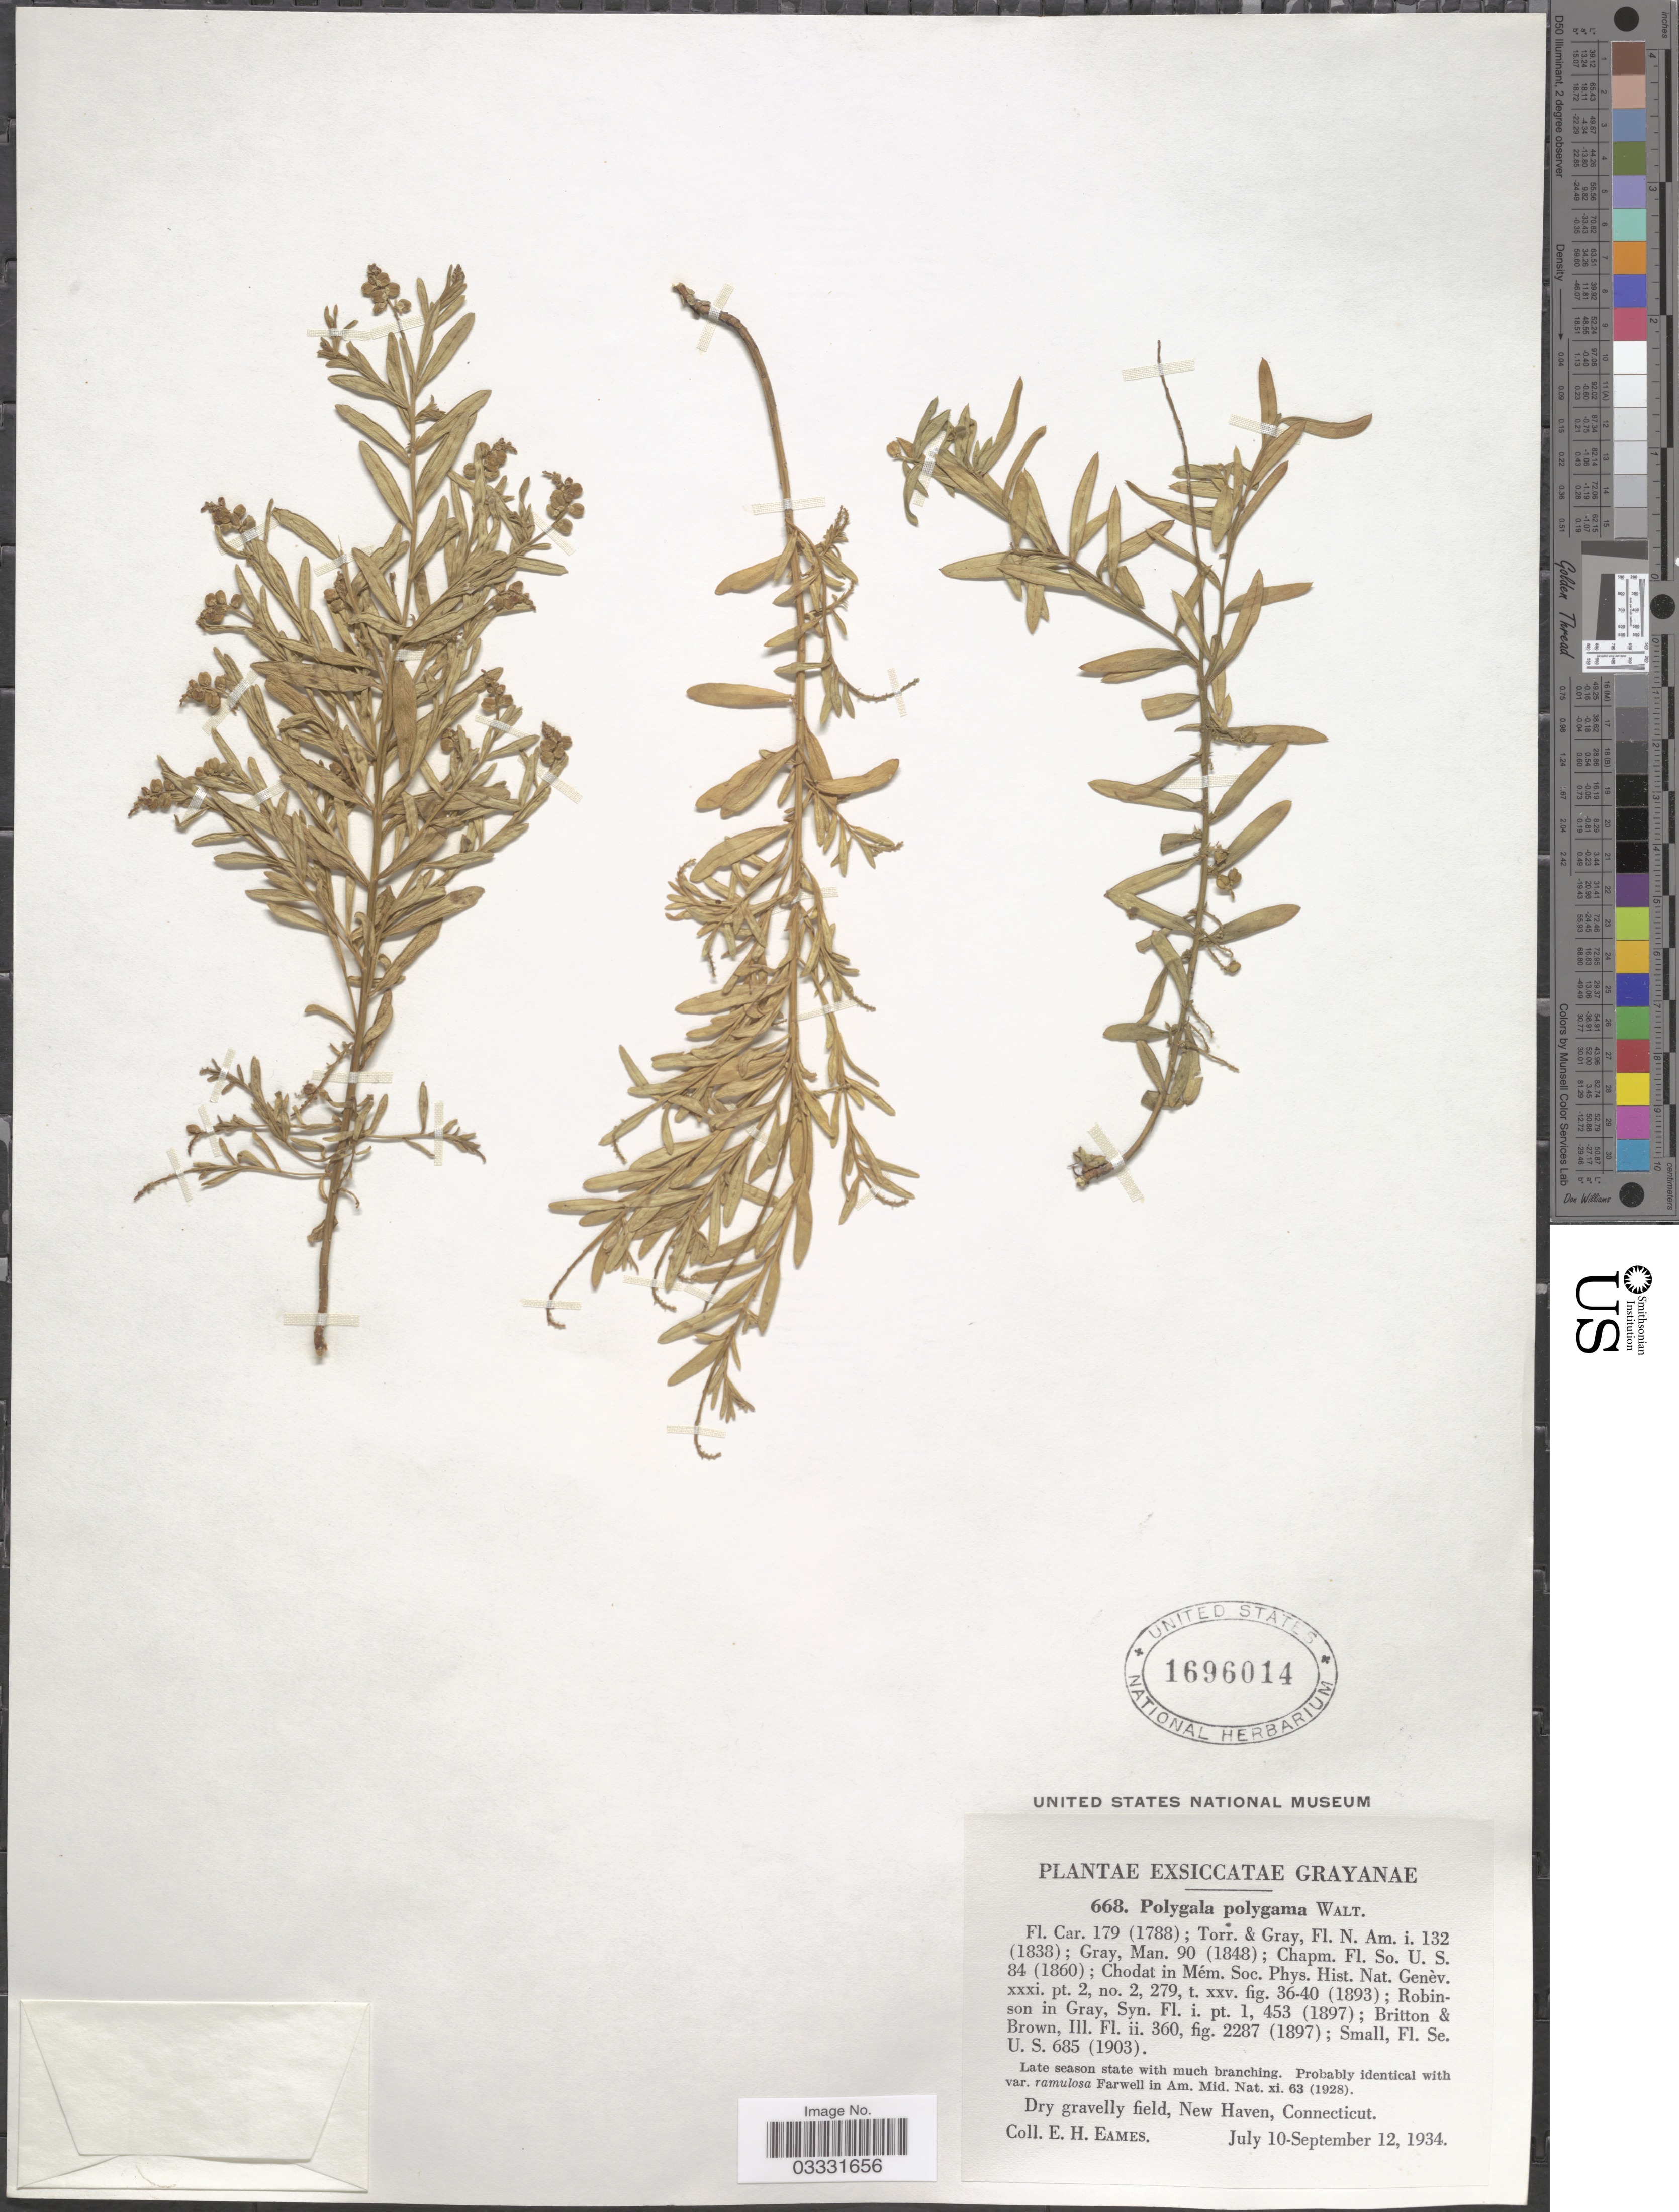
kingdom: Plantae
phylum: Tracheophyta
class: Magnoliopsida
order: Fabales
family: Polygalaceae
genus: Polygala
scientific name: Polygala polygama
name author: Walter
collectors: E. H. Eames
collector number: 668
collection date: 1934-07-10/1934-09-12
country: United States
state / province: Connecticut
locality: New Haven.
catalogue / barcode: US 1696014